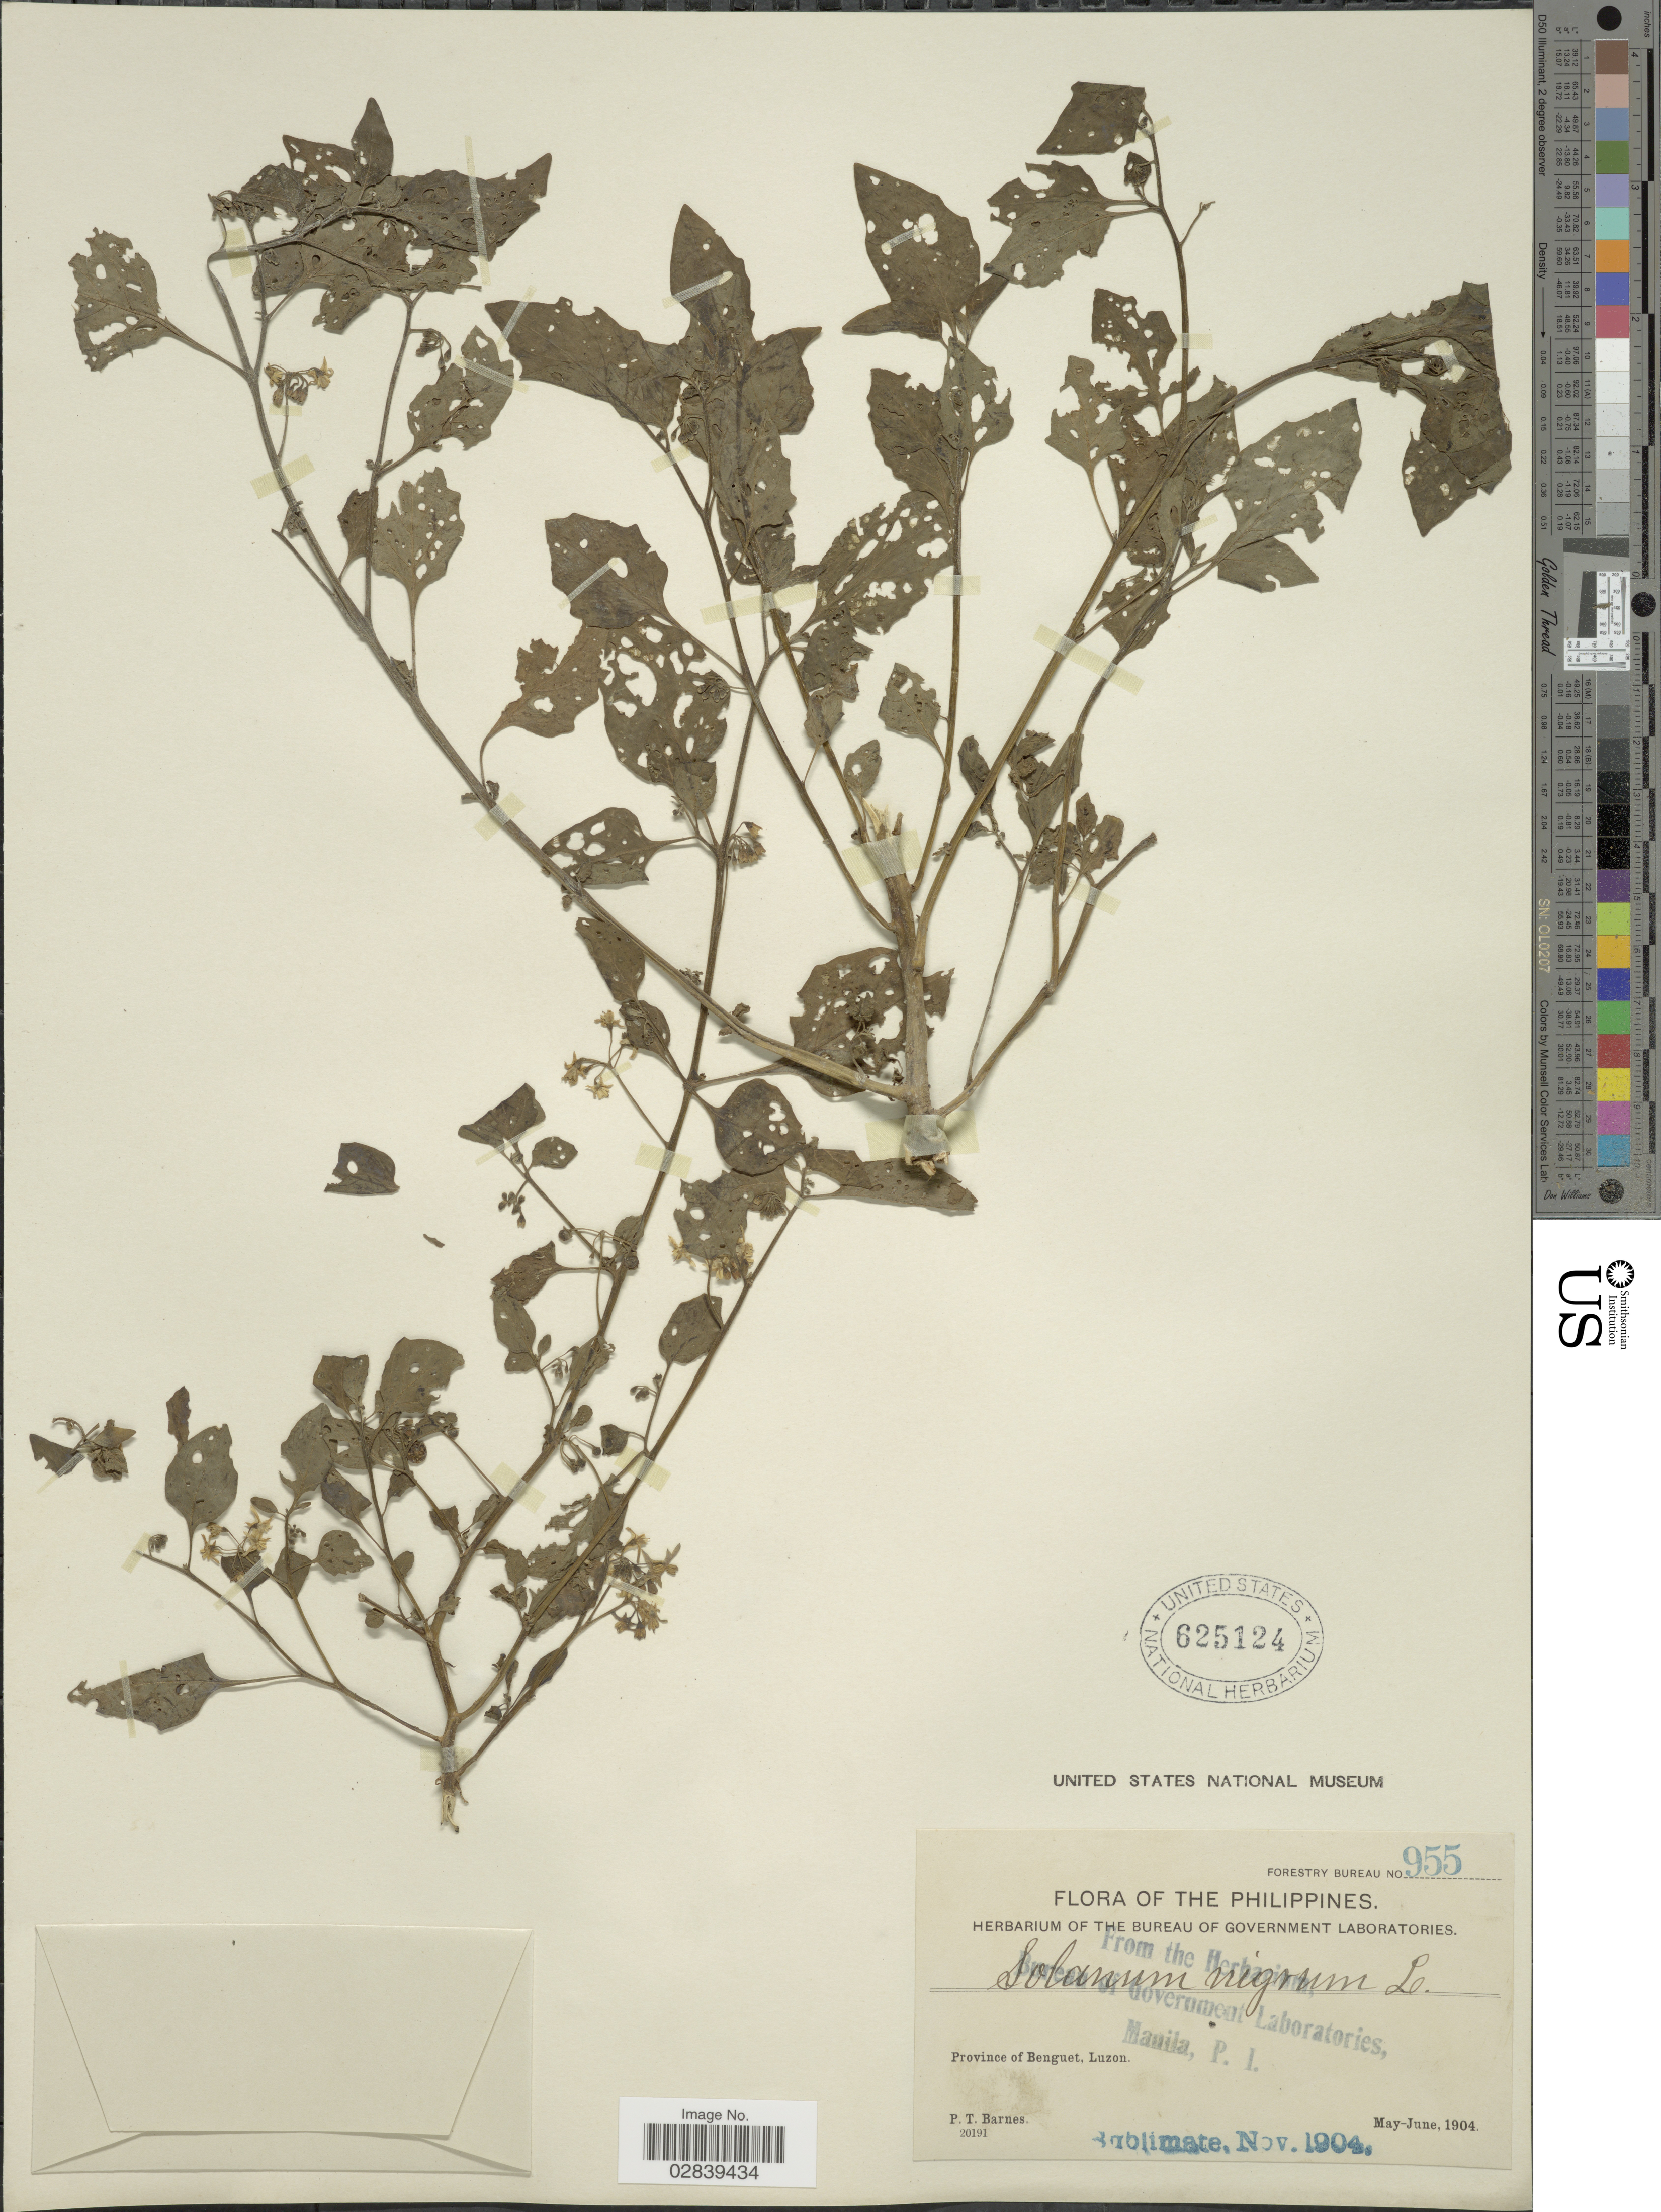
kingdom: Plantae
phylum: Tracheophyta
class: Magnoliopsida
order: Solanales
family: Solanaceae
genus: Solanum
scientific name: Solanum nigrum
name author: L.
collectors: P. Barnes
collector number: Forestry Bureau 955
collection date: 1904-05/1904-06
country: Philippines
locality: Province of Benguet, Luzon.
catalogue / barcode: US 625124